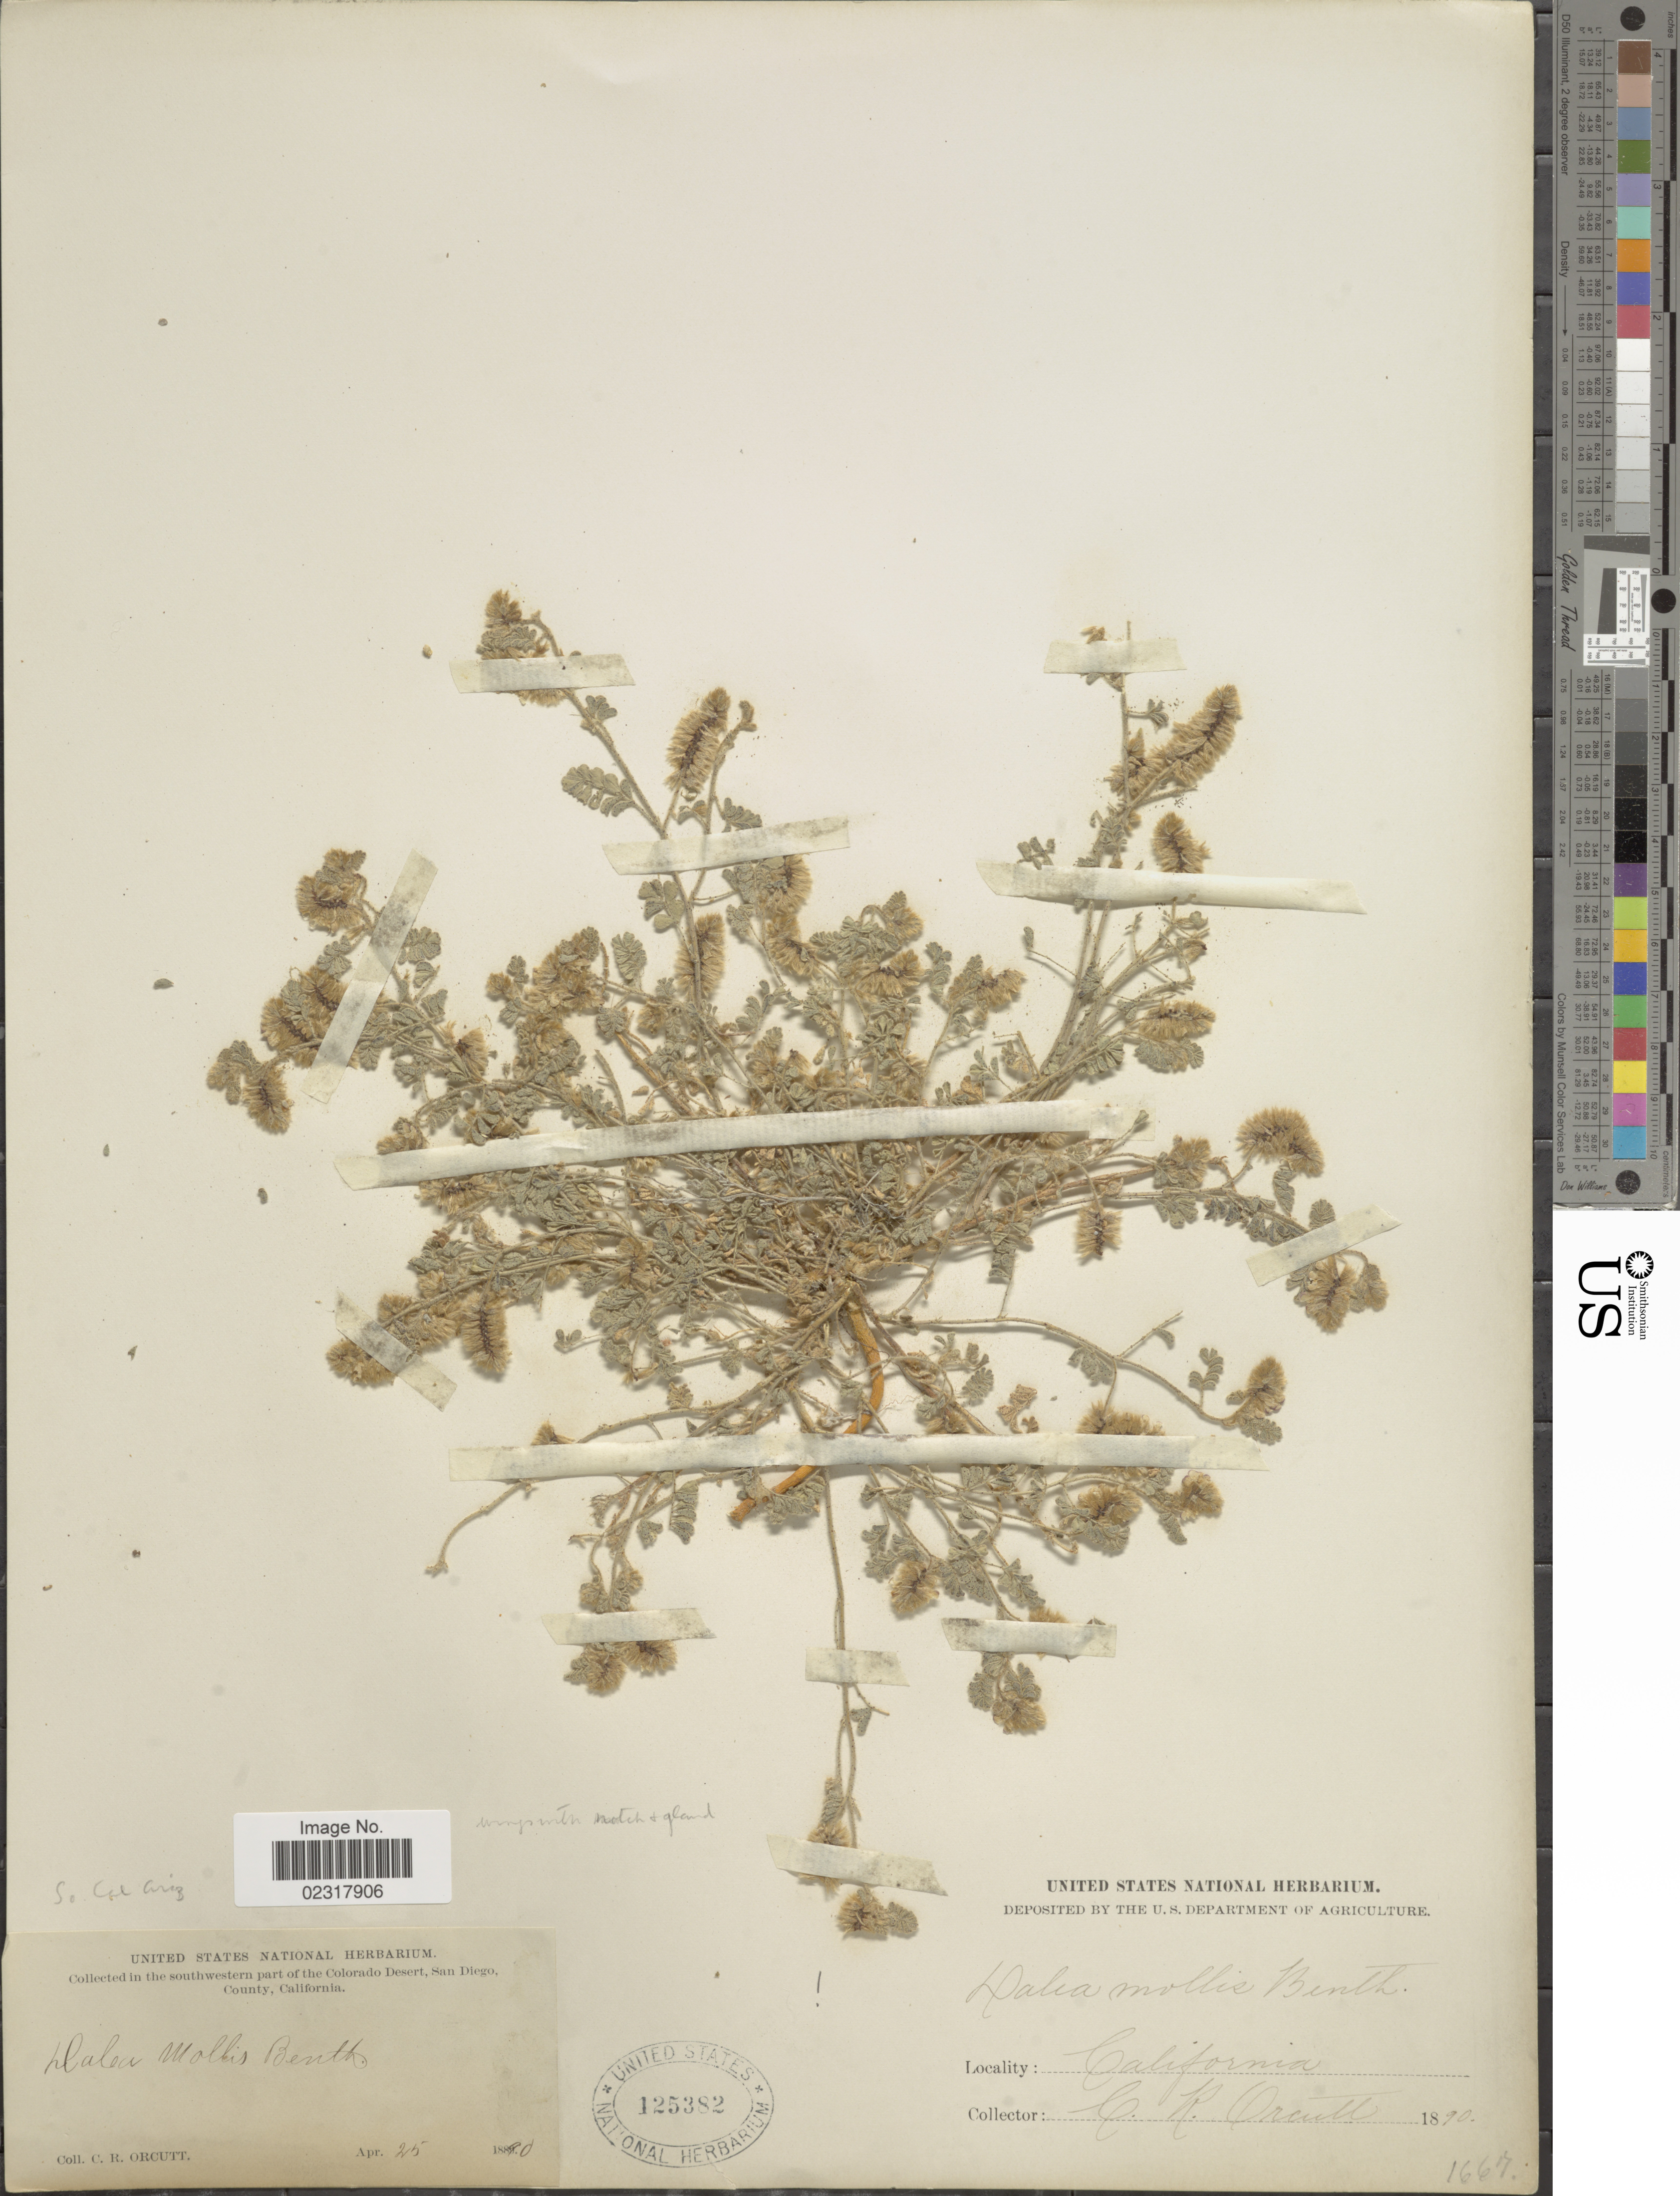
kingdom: Plantae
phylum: Tracheophyta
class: Magnoliopsida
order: Fabales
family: Fabaceae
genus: Dalea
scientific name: Dalea mollis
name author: Benth.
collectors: C. R. Orcutt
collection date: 1890-04-25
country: United States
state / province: California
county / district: San Diego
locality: In the southwestern part of the Colorado Desert, San Diego, County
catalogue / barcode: US 125382